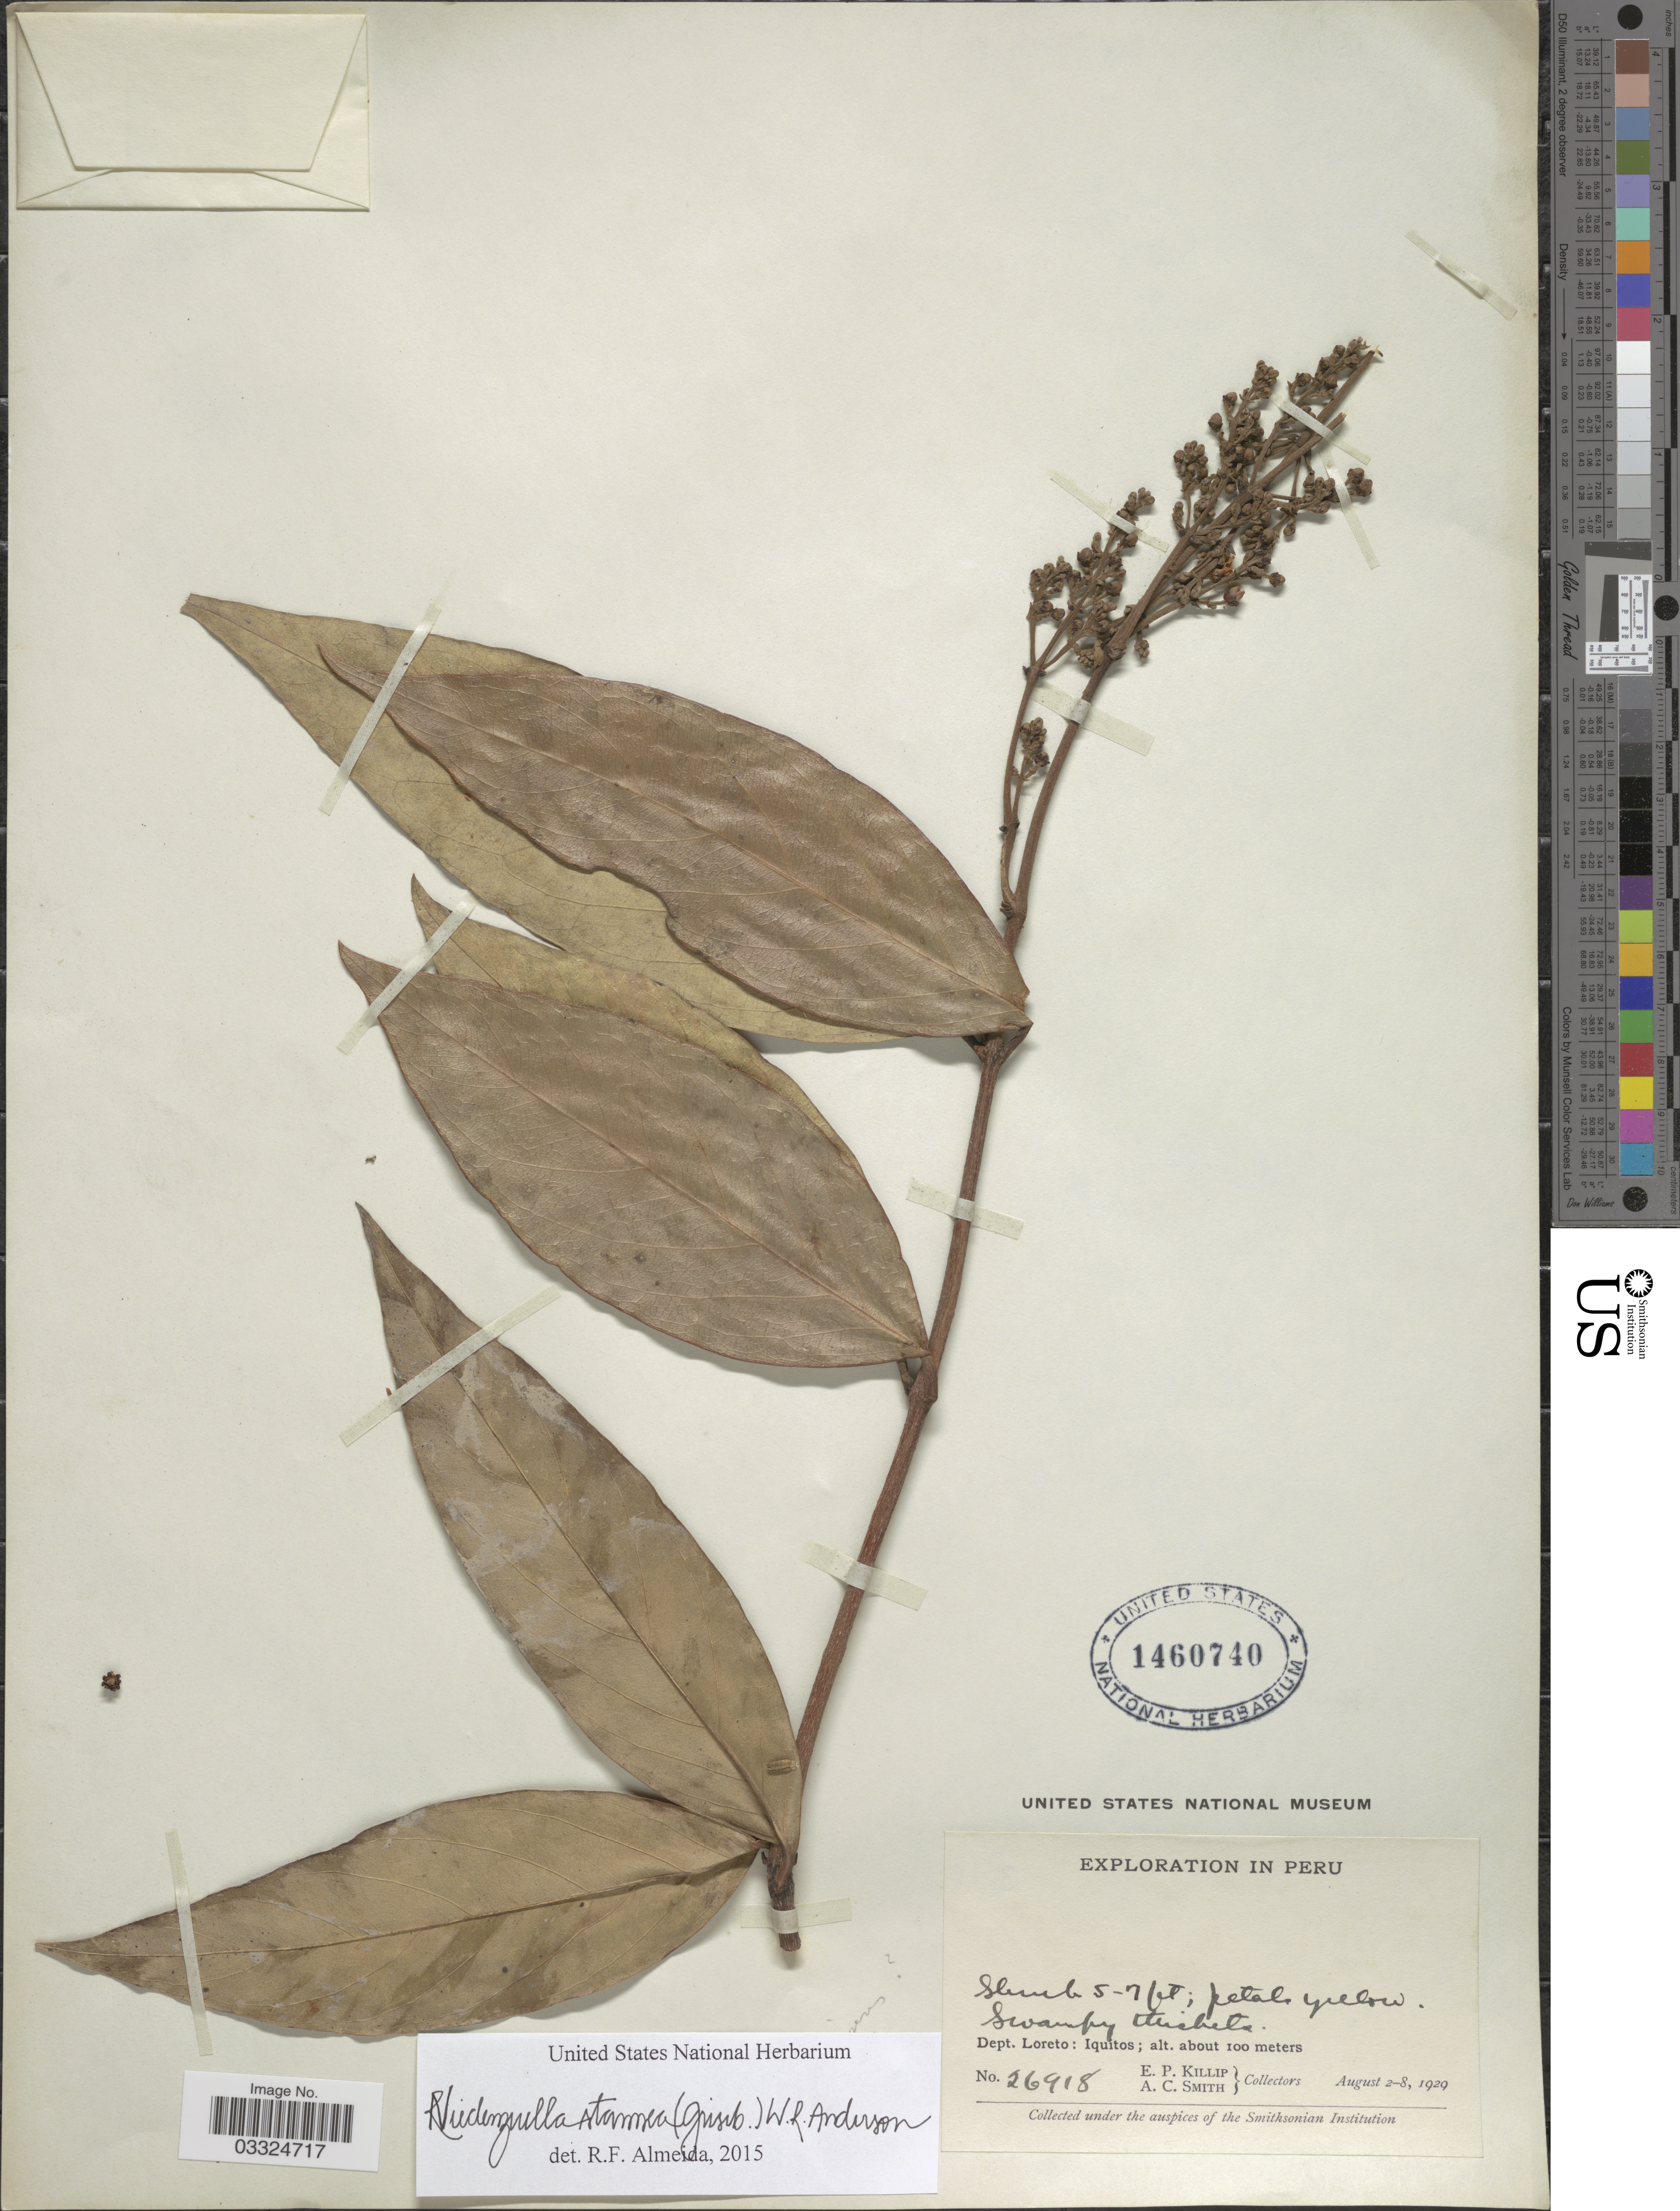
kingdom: Plantae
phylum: Tracheophyta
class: Magnoliopsida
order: Malpighiales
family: Malpighiaceae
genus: Niedenzuella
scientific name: Niedenzuella stannea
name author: (Griseb.) W.R. Anderson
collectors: E. P. Killip & A. C. Smith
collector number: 26918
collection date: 1929-08-02/1929-08-08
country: Peru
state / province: Loreto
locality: Dept. Loreto: Iquitos.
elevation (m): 100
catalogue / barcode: US 1460740